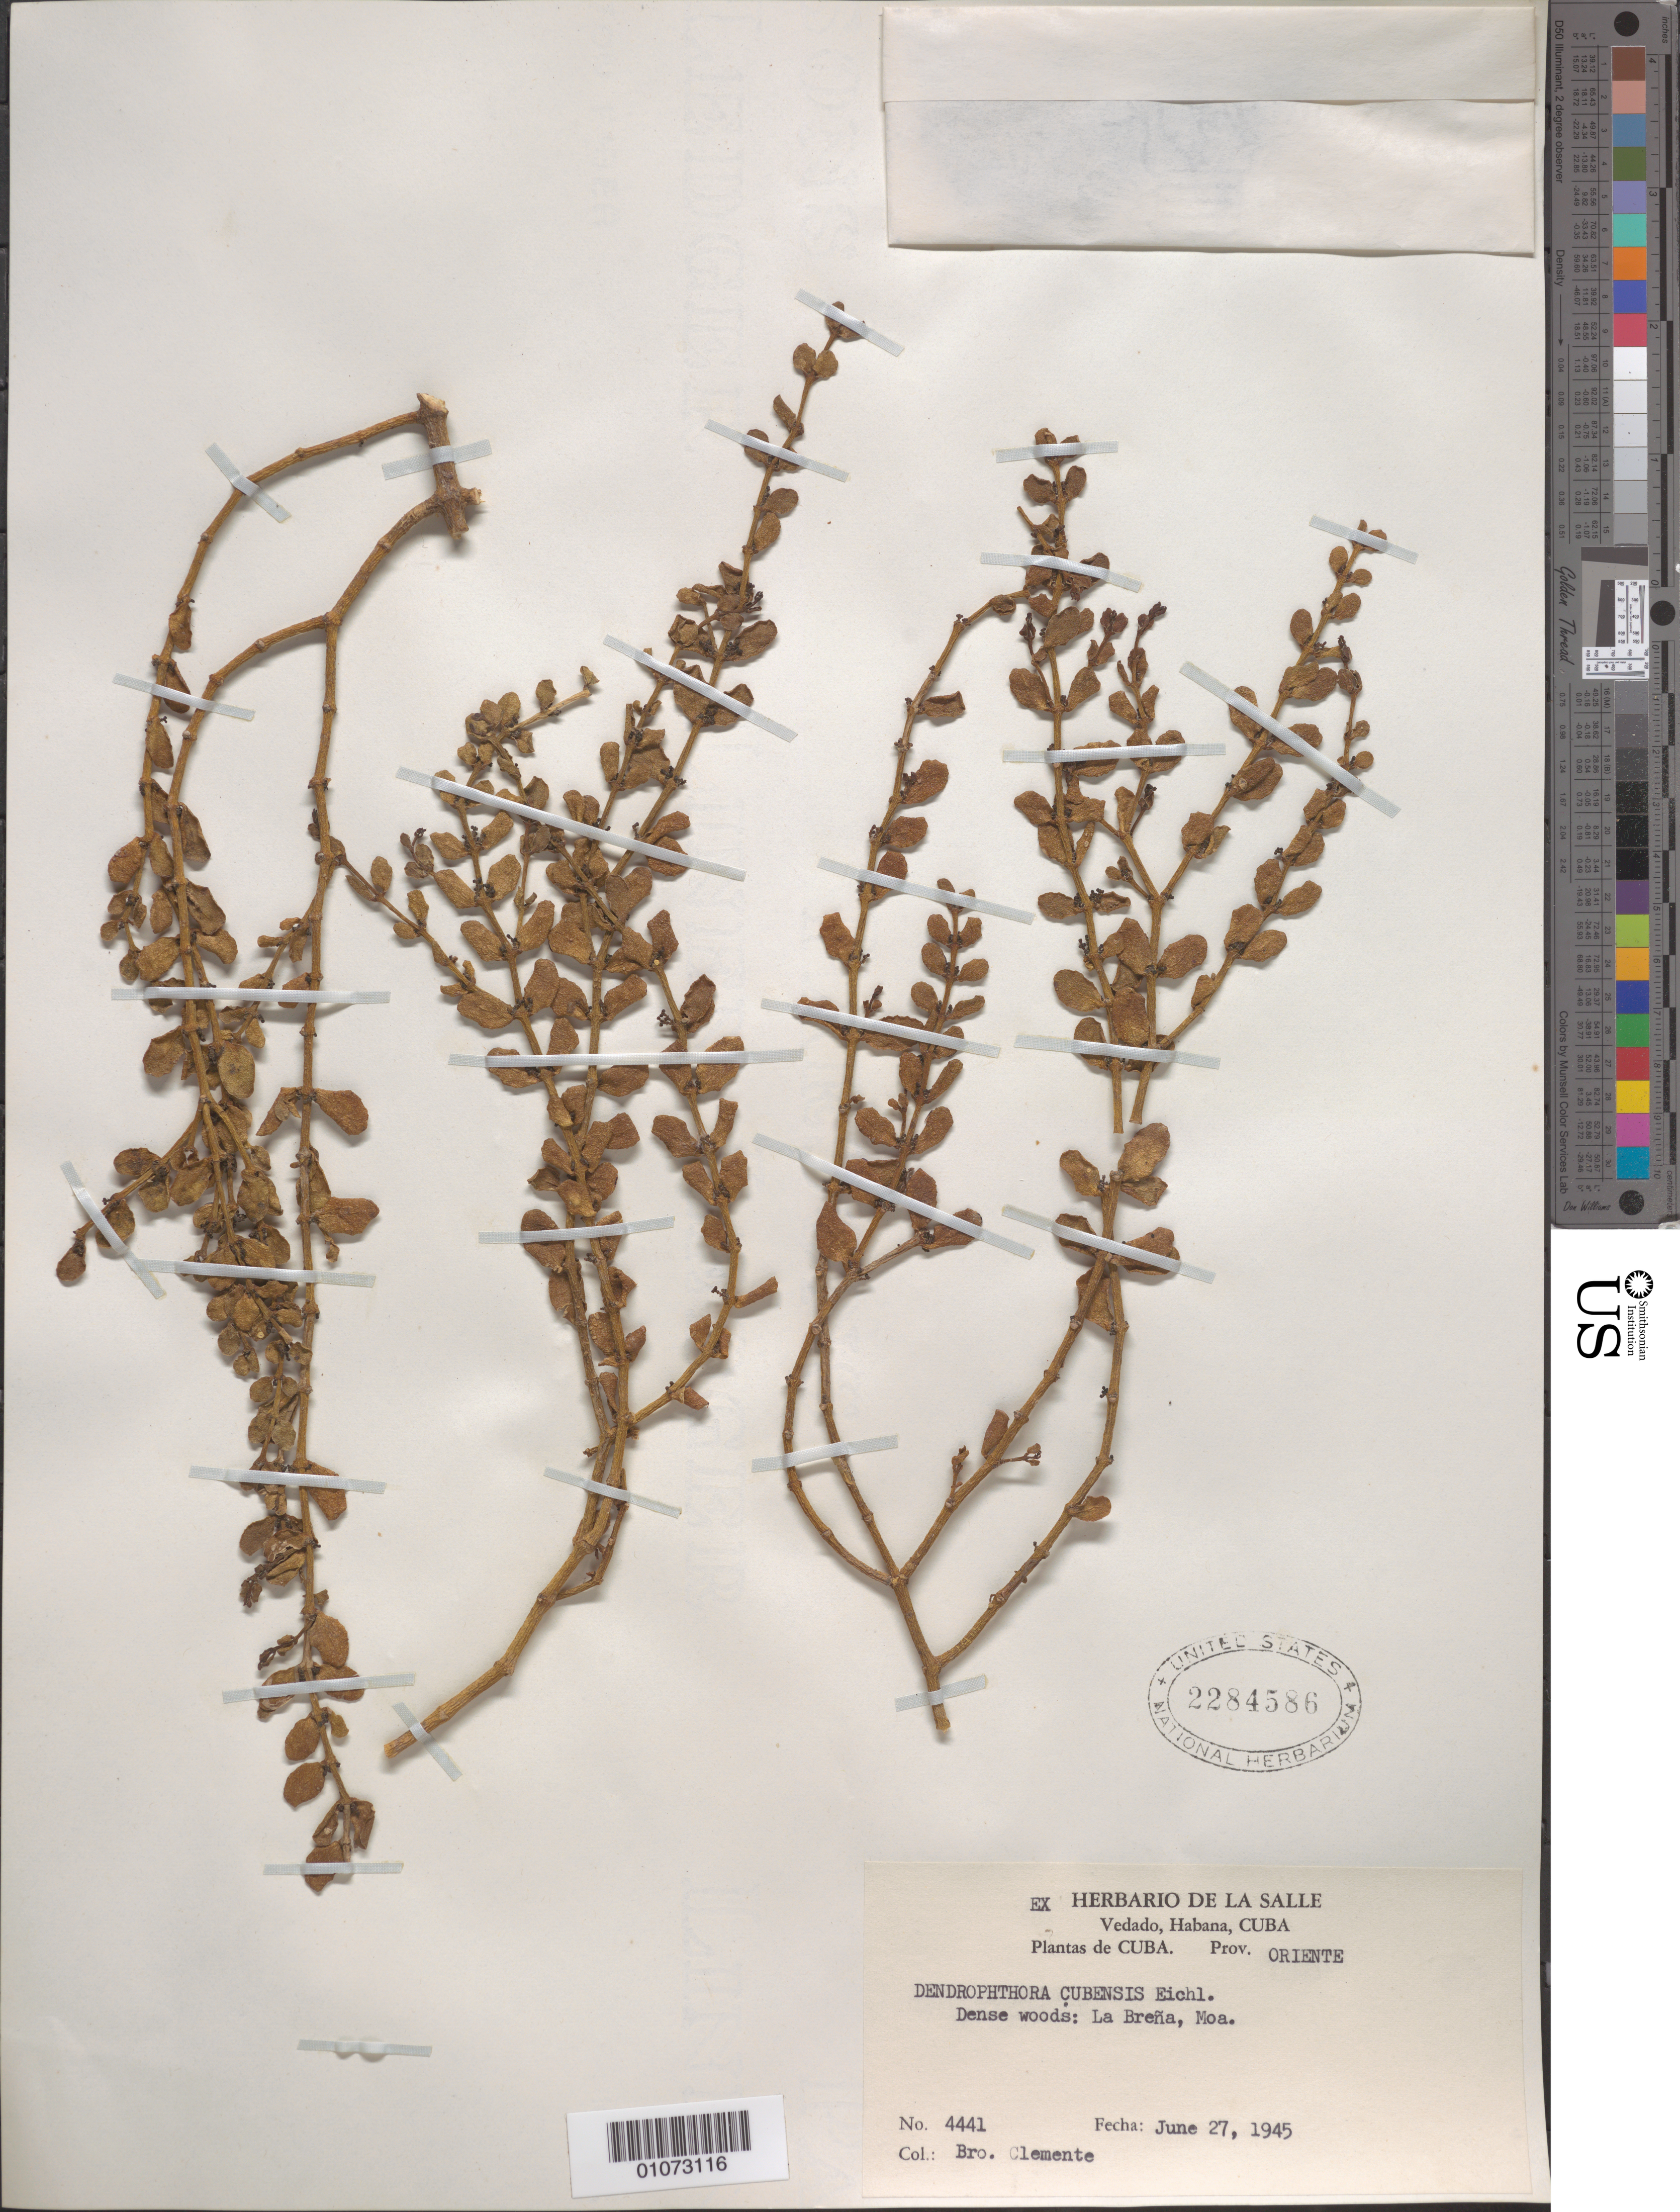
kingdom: Plantae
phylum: Tracheophyta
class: Magnoliopsida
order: Santalales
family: Viscaceae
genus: Dendrophthora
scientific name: Dendrophthora cubensis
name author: Eichler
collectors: Bro. Clemente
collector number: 4441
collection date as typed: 27 Jun 1945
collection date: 1945-06-27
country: Cuba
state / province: Holguín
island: Cuba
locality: Dense woods: La Brena, Moa Oriente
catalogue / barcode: US 2284586